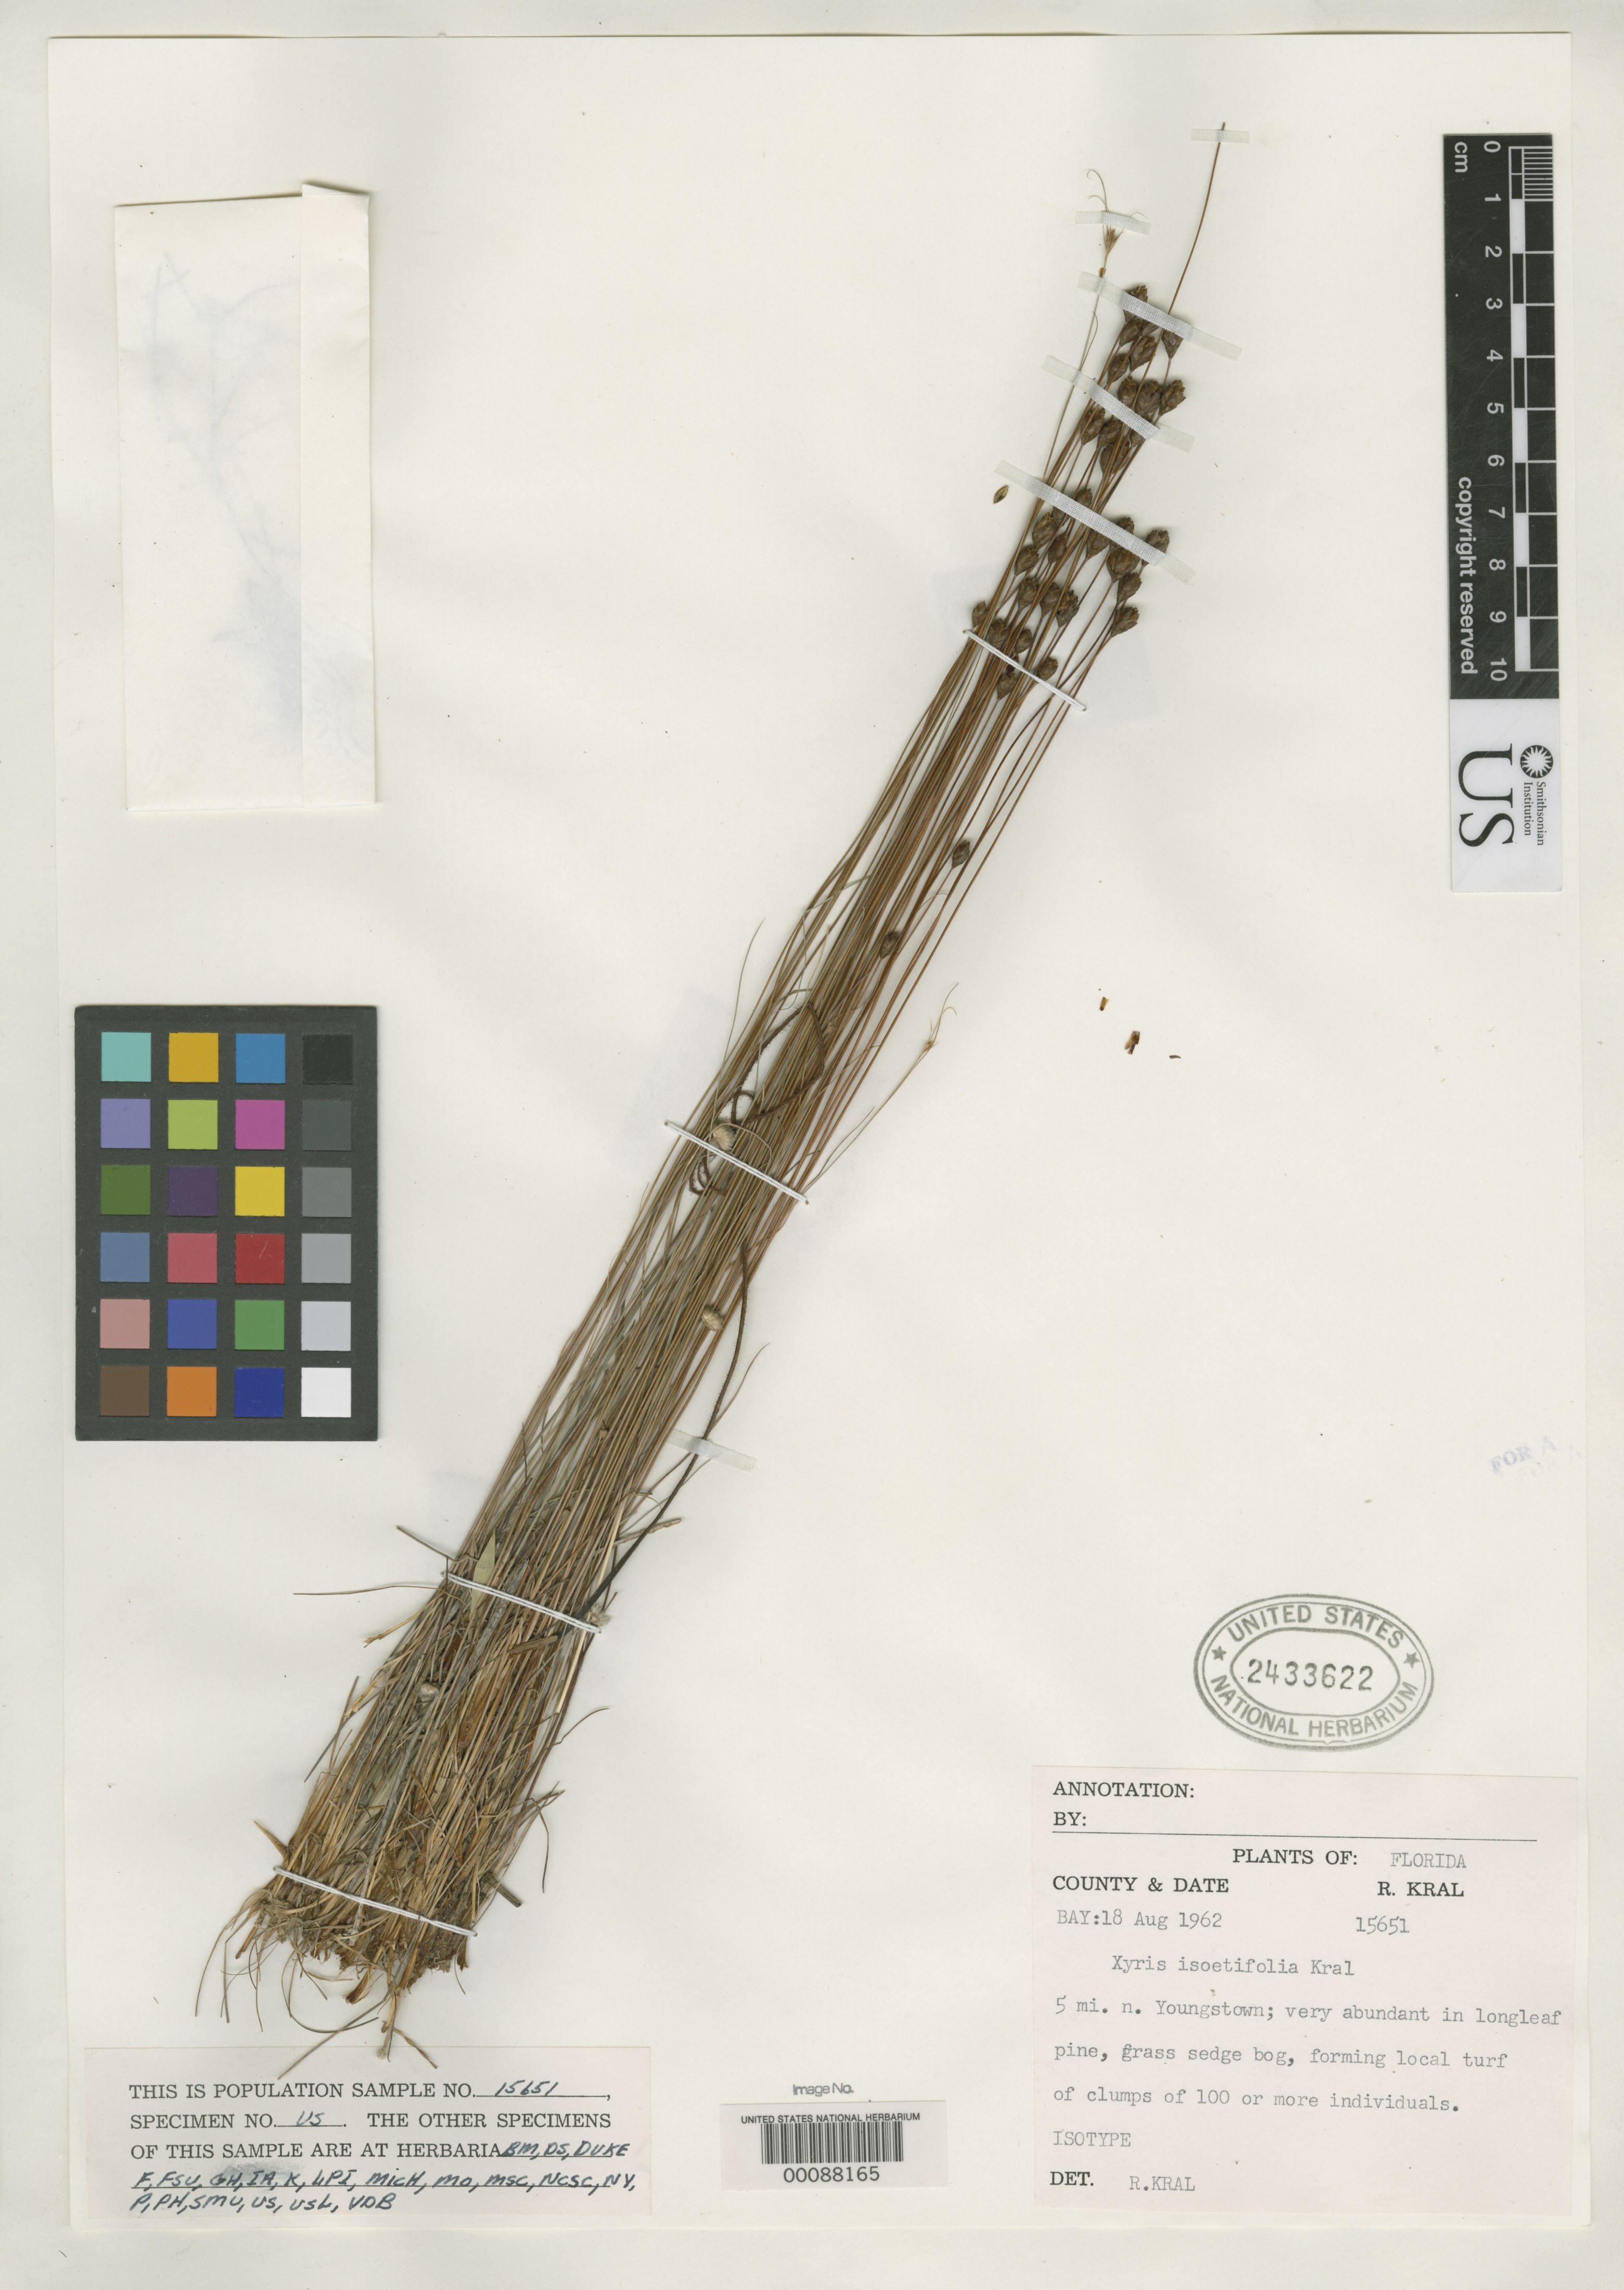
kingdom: Plantae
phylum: Tracheophyta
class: Liliopsida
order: Poales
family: Xyridaceae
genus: Xyris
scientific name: Xyris isoetifolia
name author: Kral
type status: Isotype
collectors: R. Kral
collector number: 15651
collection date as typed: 18 Aug 1962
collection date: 1962-08-18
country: United States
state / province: Florida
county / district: Bay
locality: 5 mi N Youngstown.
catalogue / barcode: US 2433622